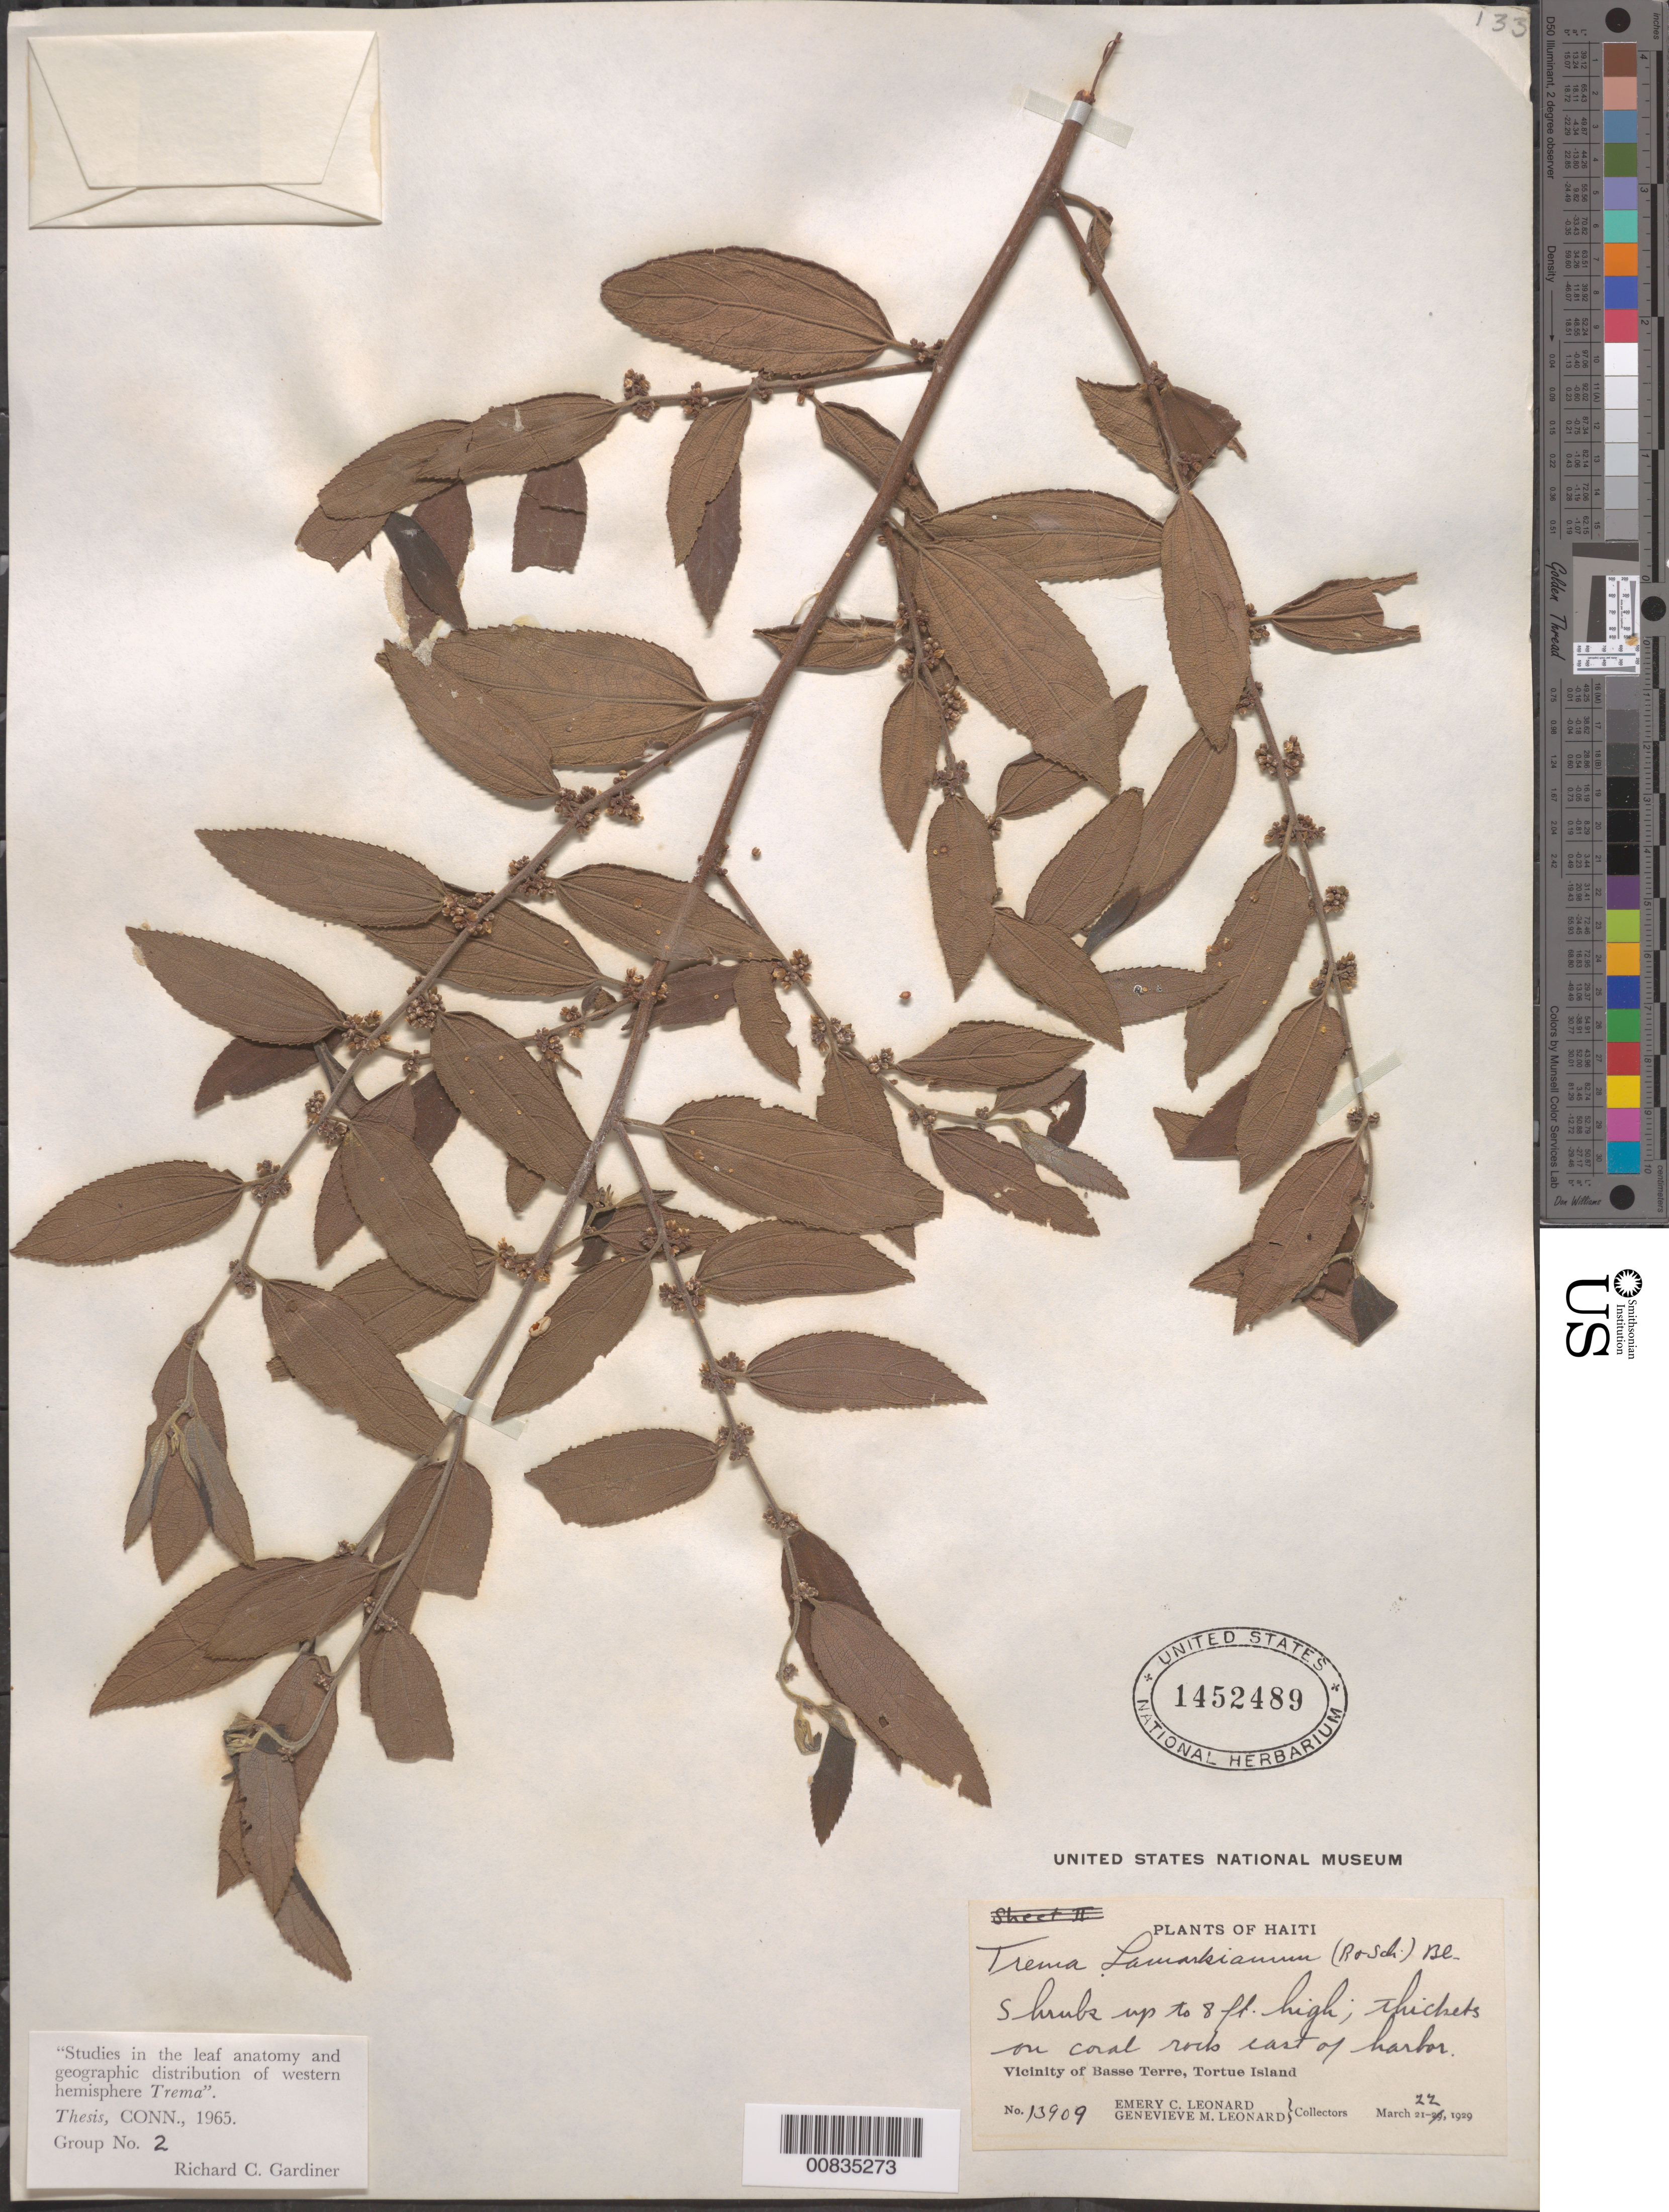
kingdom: Plantae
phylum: Tracheophyta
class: Magnoliopsida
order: Rosales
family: Cannabaceae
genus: Trema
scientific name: Trema lamarckianum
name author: (Schult.) Blume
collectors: E. C. Leonard & G. M. Leonard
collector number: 13909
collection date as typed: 22 Mar 1929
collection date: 1929-03-22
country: Haiti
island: Île de Tortue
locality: Vicinity of Basse Terre; thickets on coral rocks east of harbor.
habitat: Thickets on coral rocks.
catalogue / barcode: US 1452489